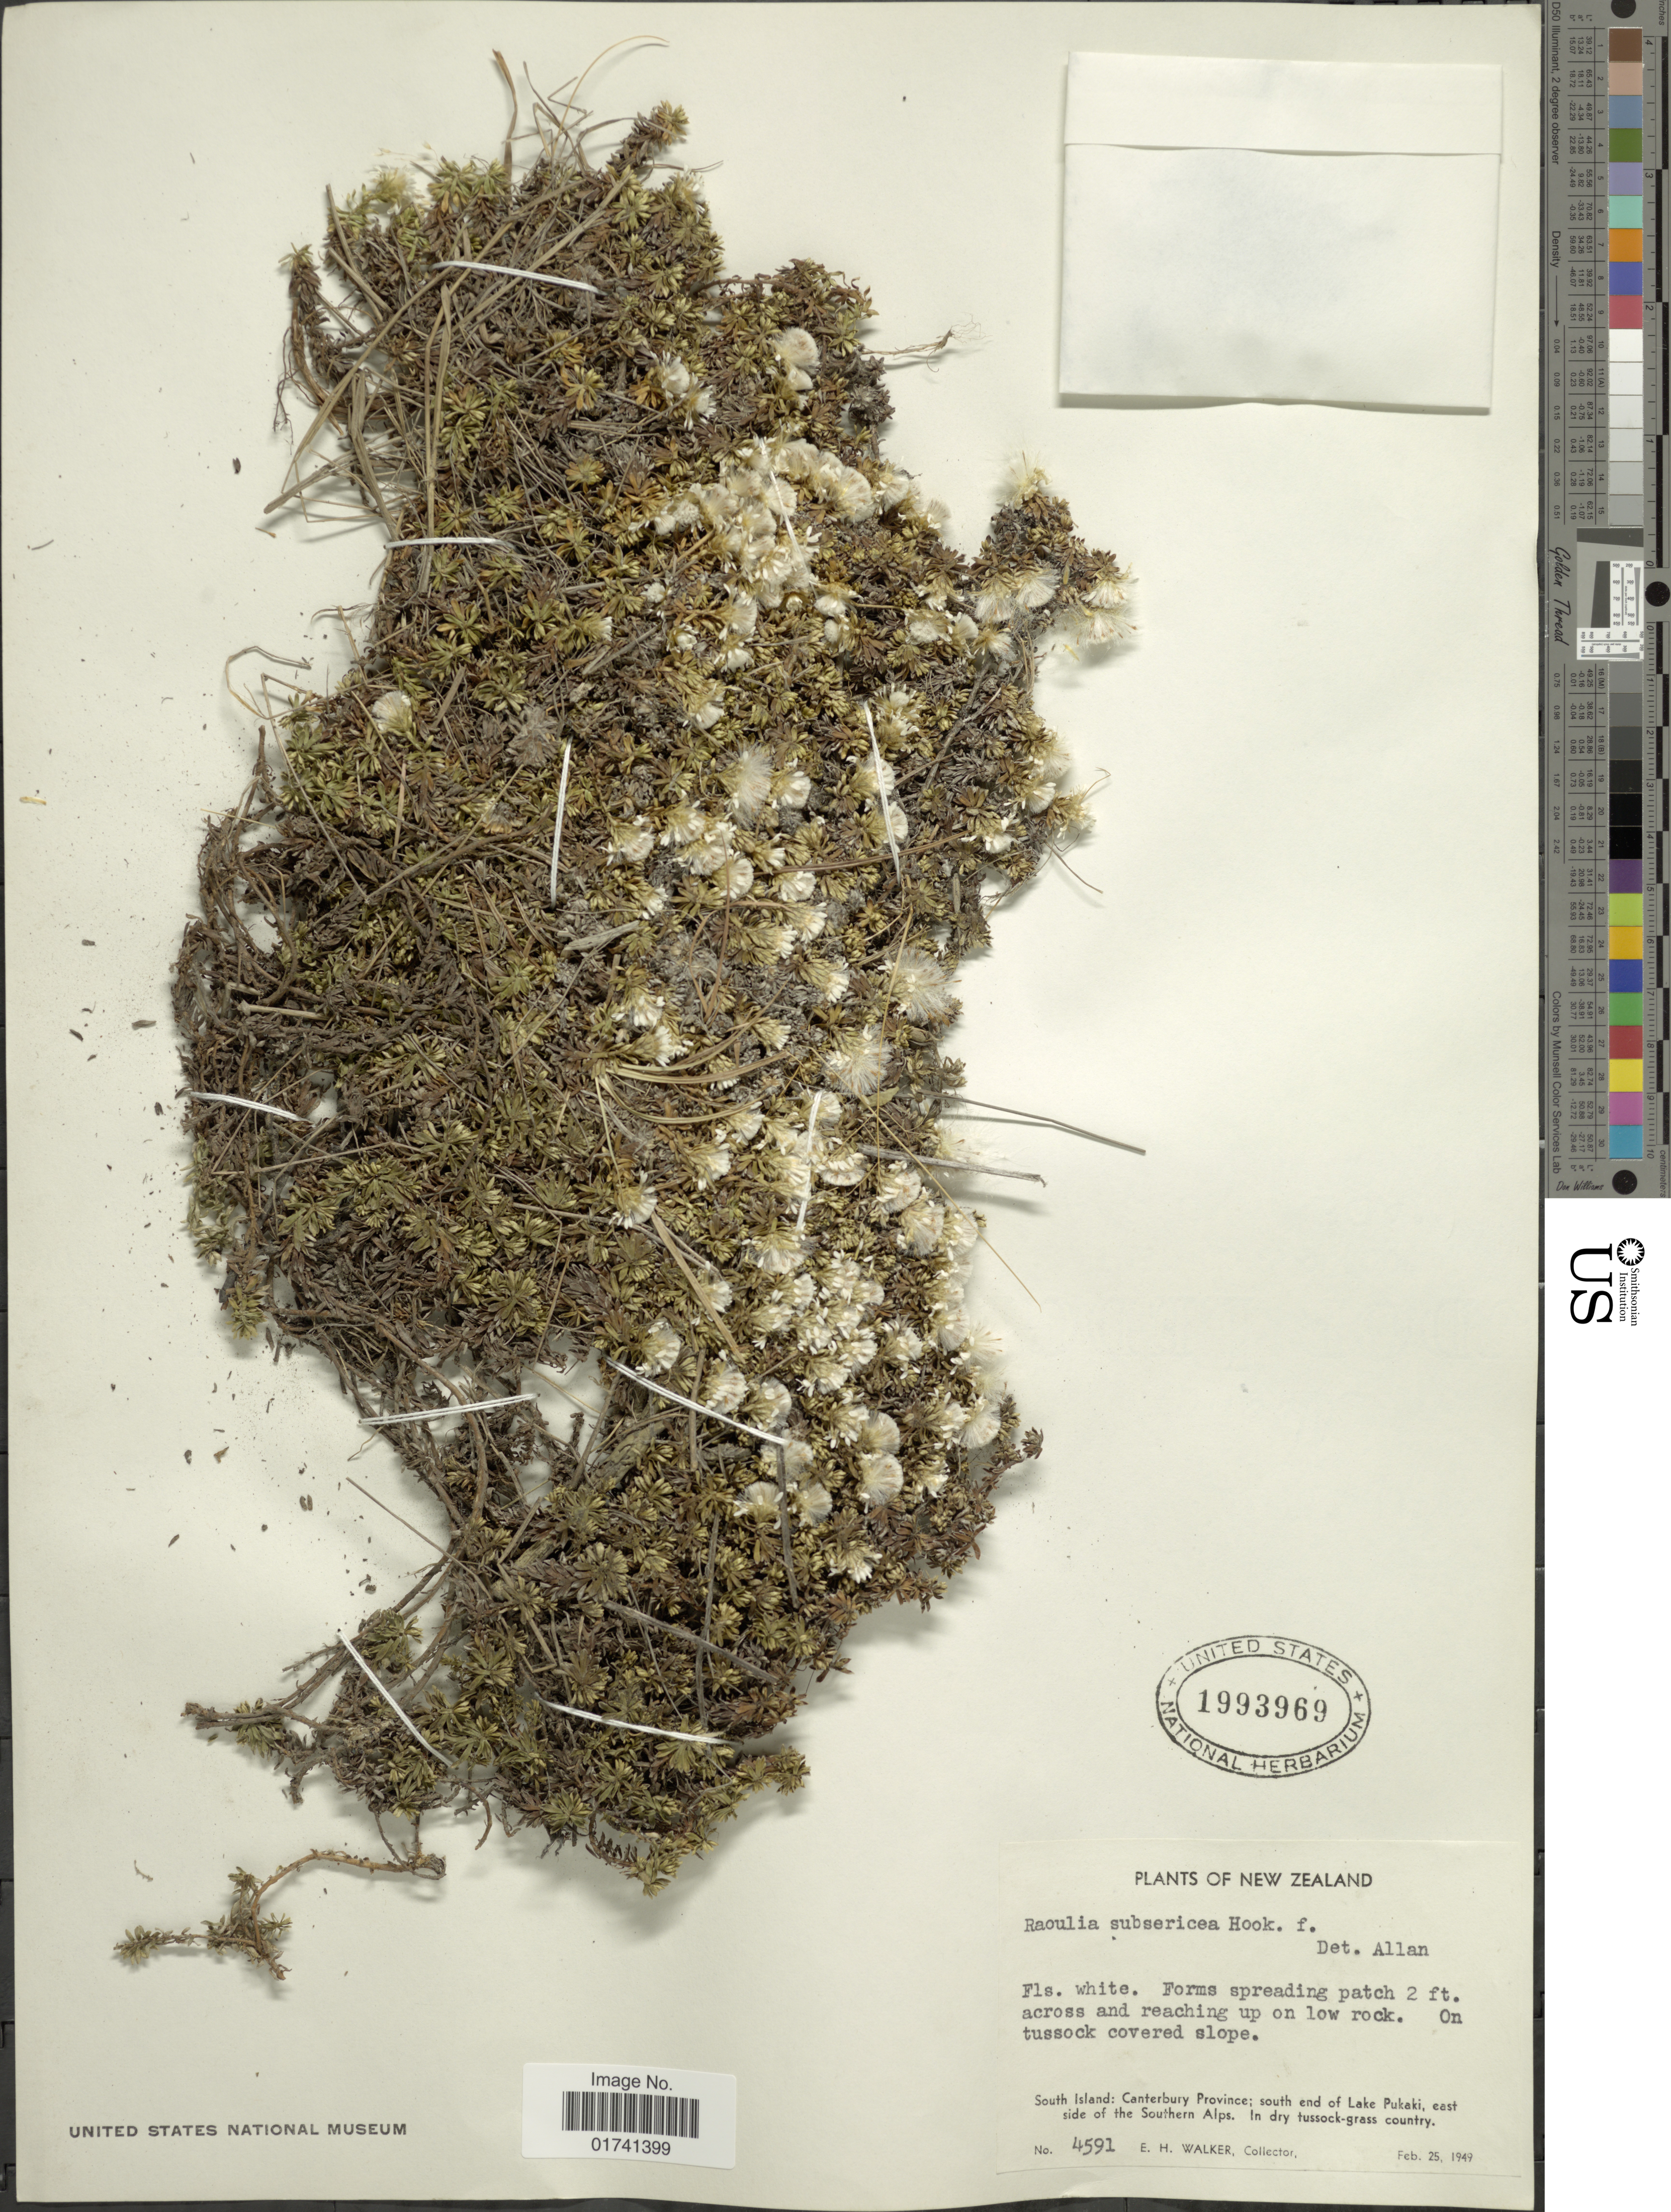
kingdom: Plantae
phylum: Tracheophyta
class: Magnoliopsida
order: Asterales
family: Asteraceae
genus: Raoulia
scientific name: Raoulia subsericea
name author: Hook. f.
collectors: E. H. Walker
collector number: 4591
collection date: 1949-02-25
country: New Zealand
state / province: Canterbury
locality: South Island; south end of Lake Pukaki, east side of the Southern Alps, on tussock covered slope.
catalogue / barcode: US 1993969